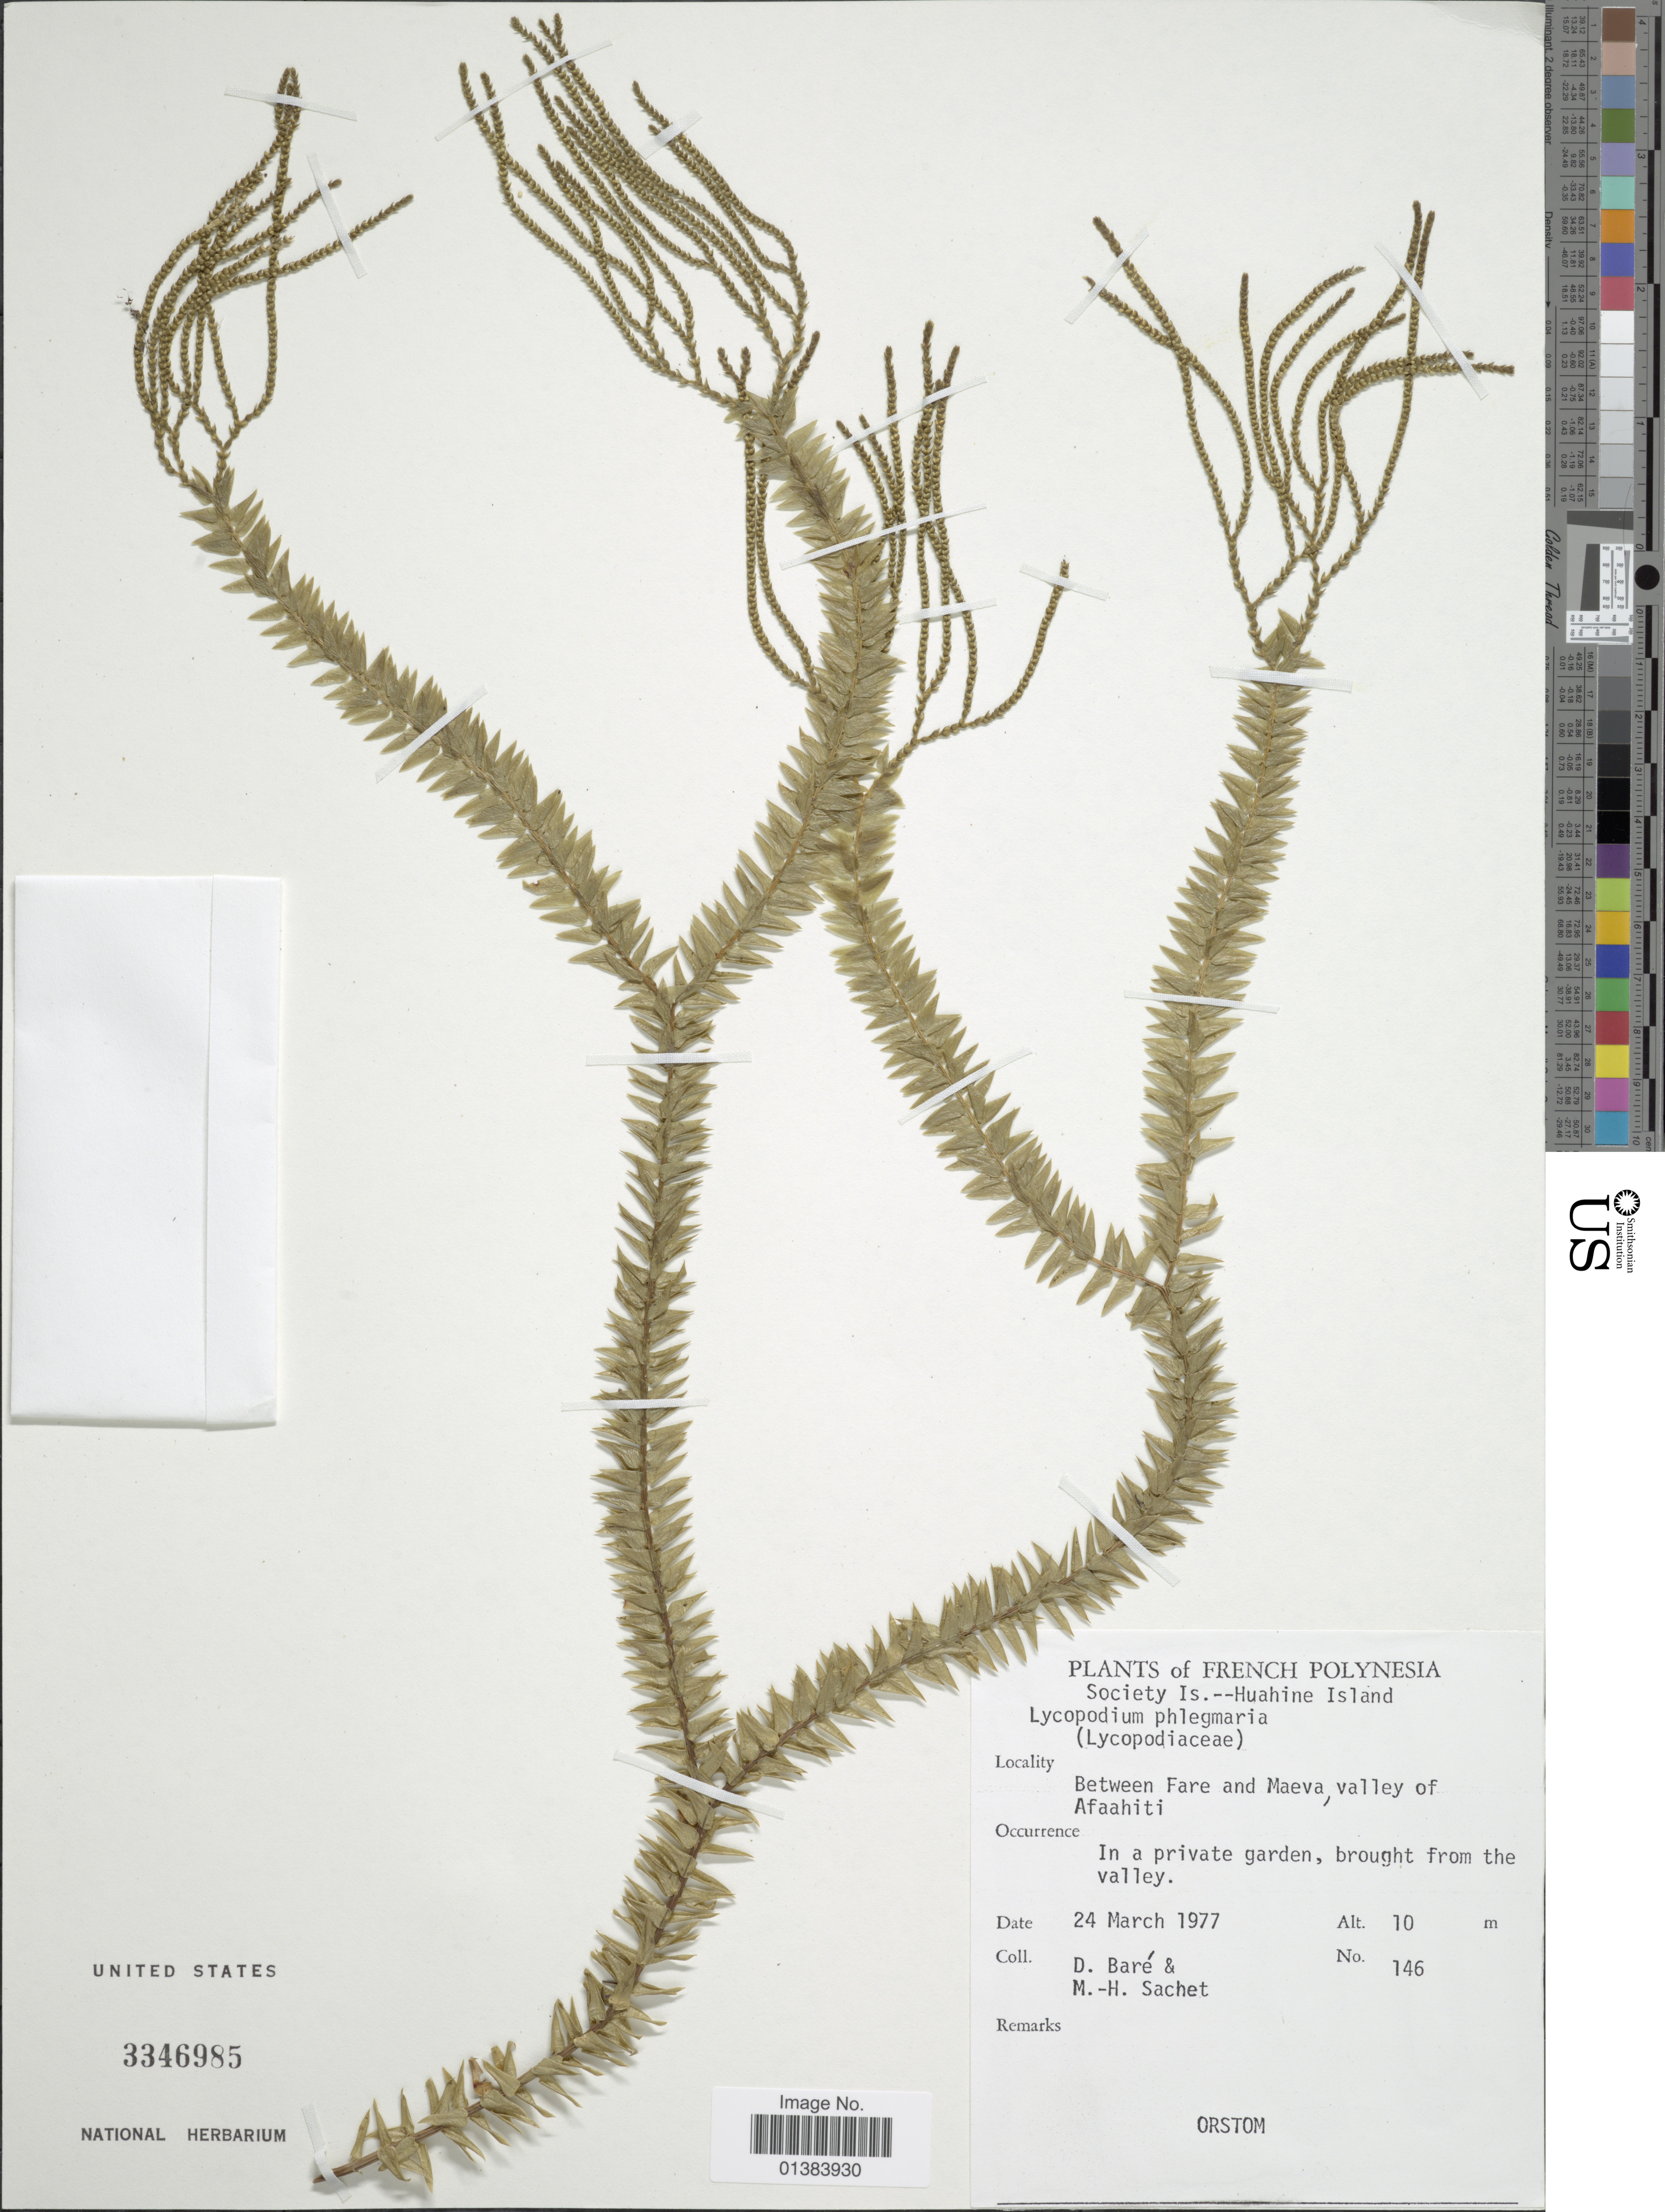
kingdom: Plantae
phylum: Tracheophyta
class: Lycopodiopsida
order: Lycopodiales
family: Lycopodiaceae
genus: Phlegmariurus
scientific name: Phlegmariurus australis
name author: (Willd.) A. R. Field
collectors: D. Baré & M.-H. Sachet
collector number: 146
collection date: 1977-03-24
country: French Polynesia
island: Huahine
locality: Society Is., Huahine Island, Between Fare and Maeva, valley of Afaahiti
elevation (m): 10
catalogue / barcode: US 3346985